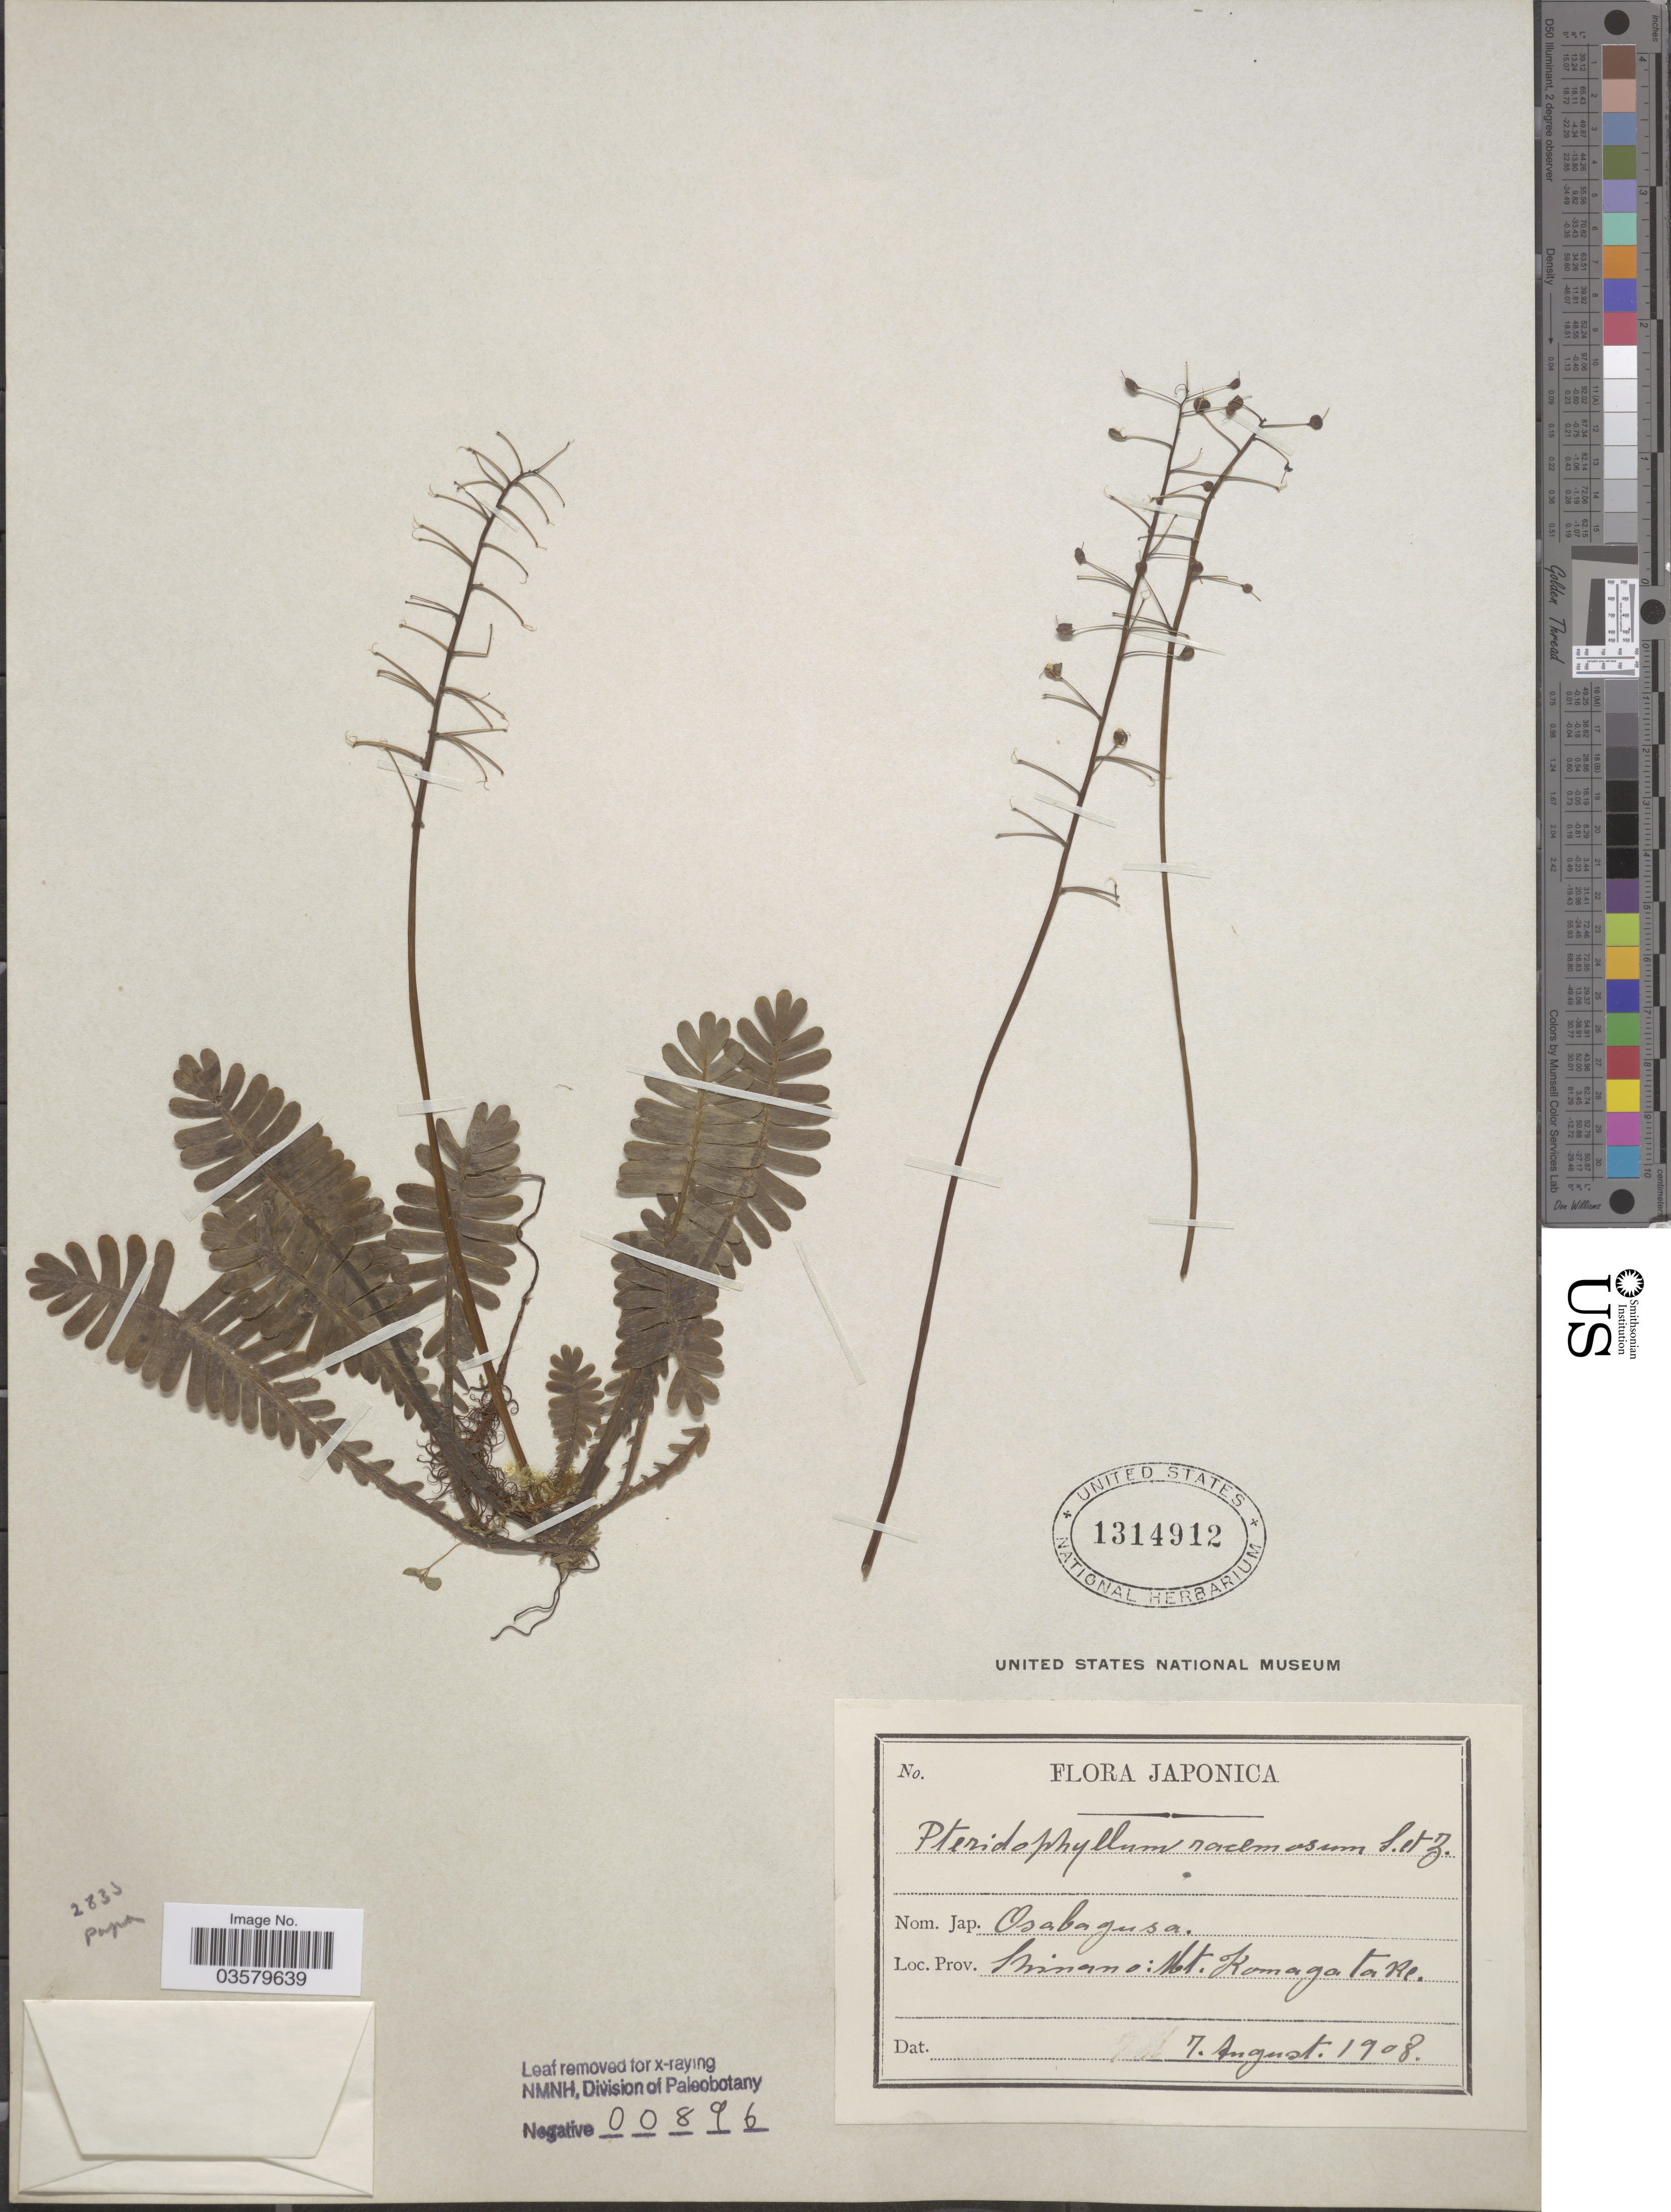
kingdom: Plantae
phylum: Tracheophyta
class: Magnoliopsida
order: Ranunculales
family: Pteridophyllaceae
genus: Pteridophyllum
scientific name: Pteridophyllum racemosum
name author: Siebold & Zucc.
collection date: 1908-08-07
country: Japan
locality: Prov. Shinano: Mt. Komagatake.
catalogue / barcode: US 1314912